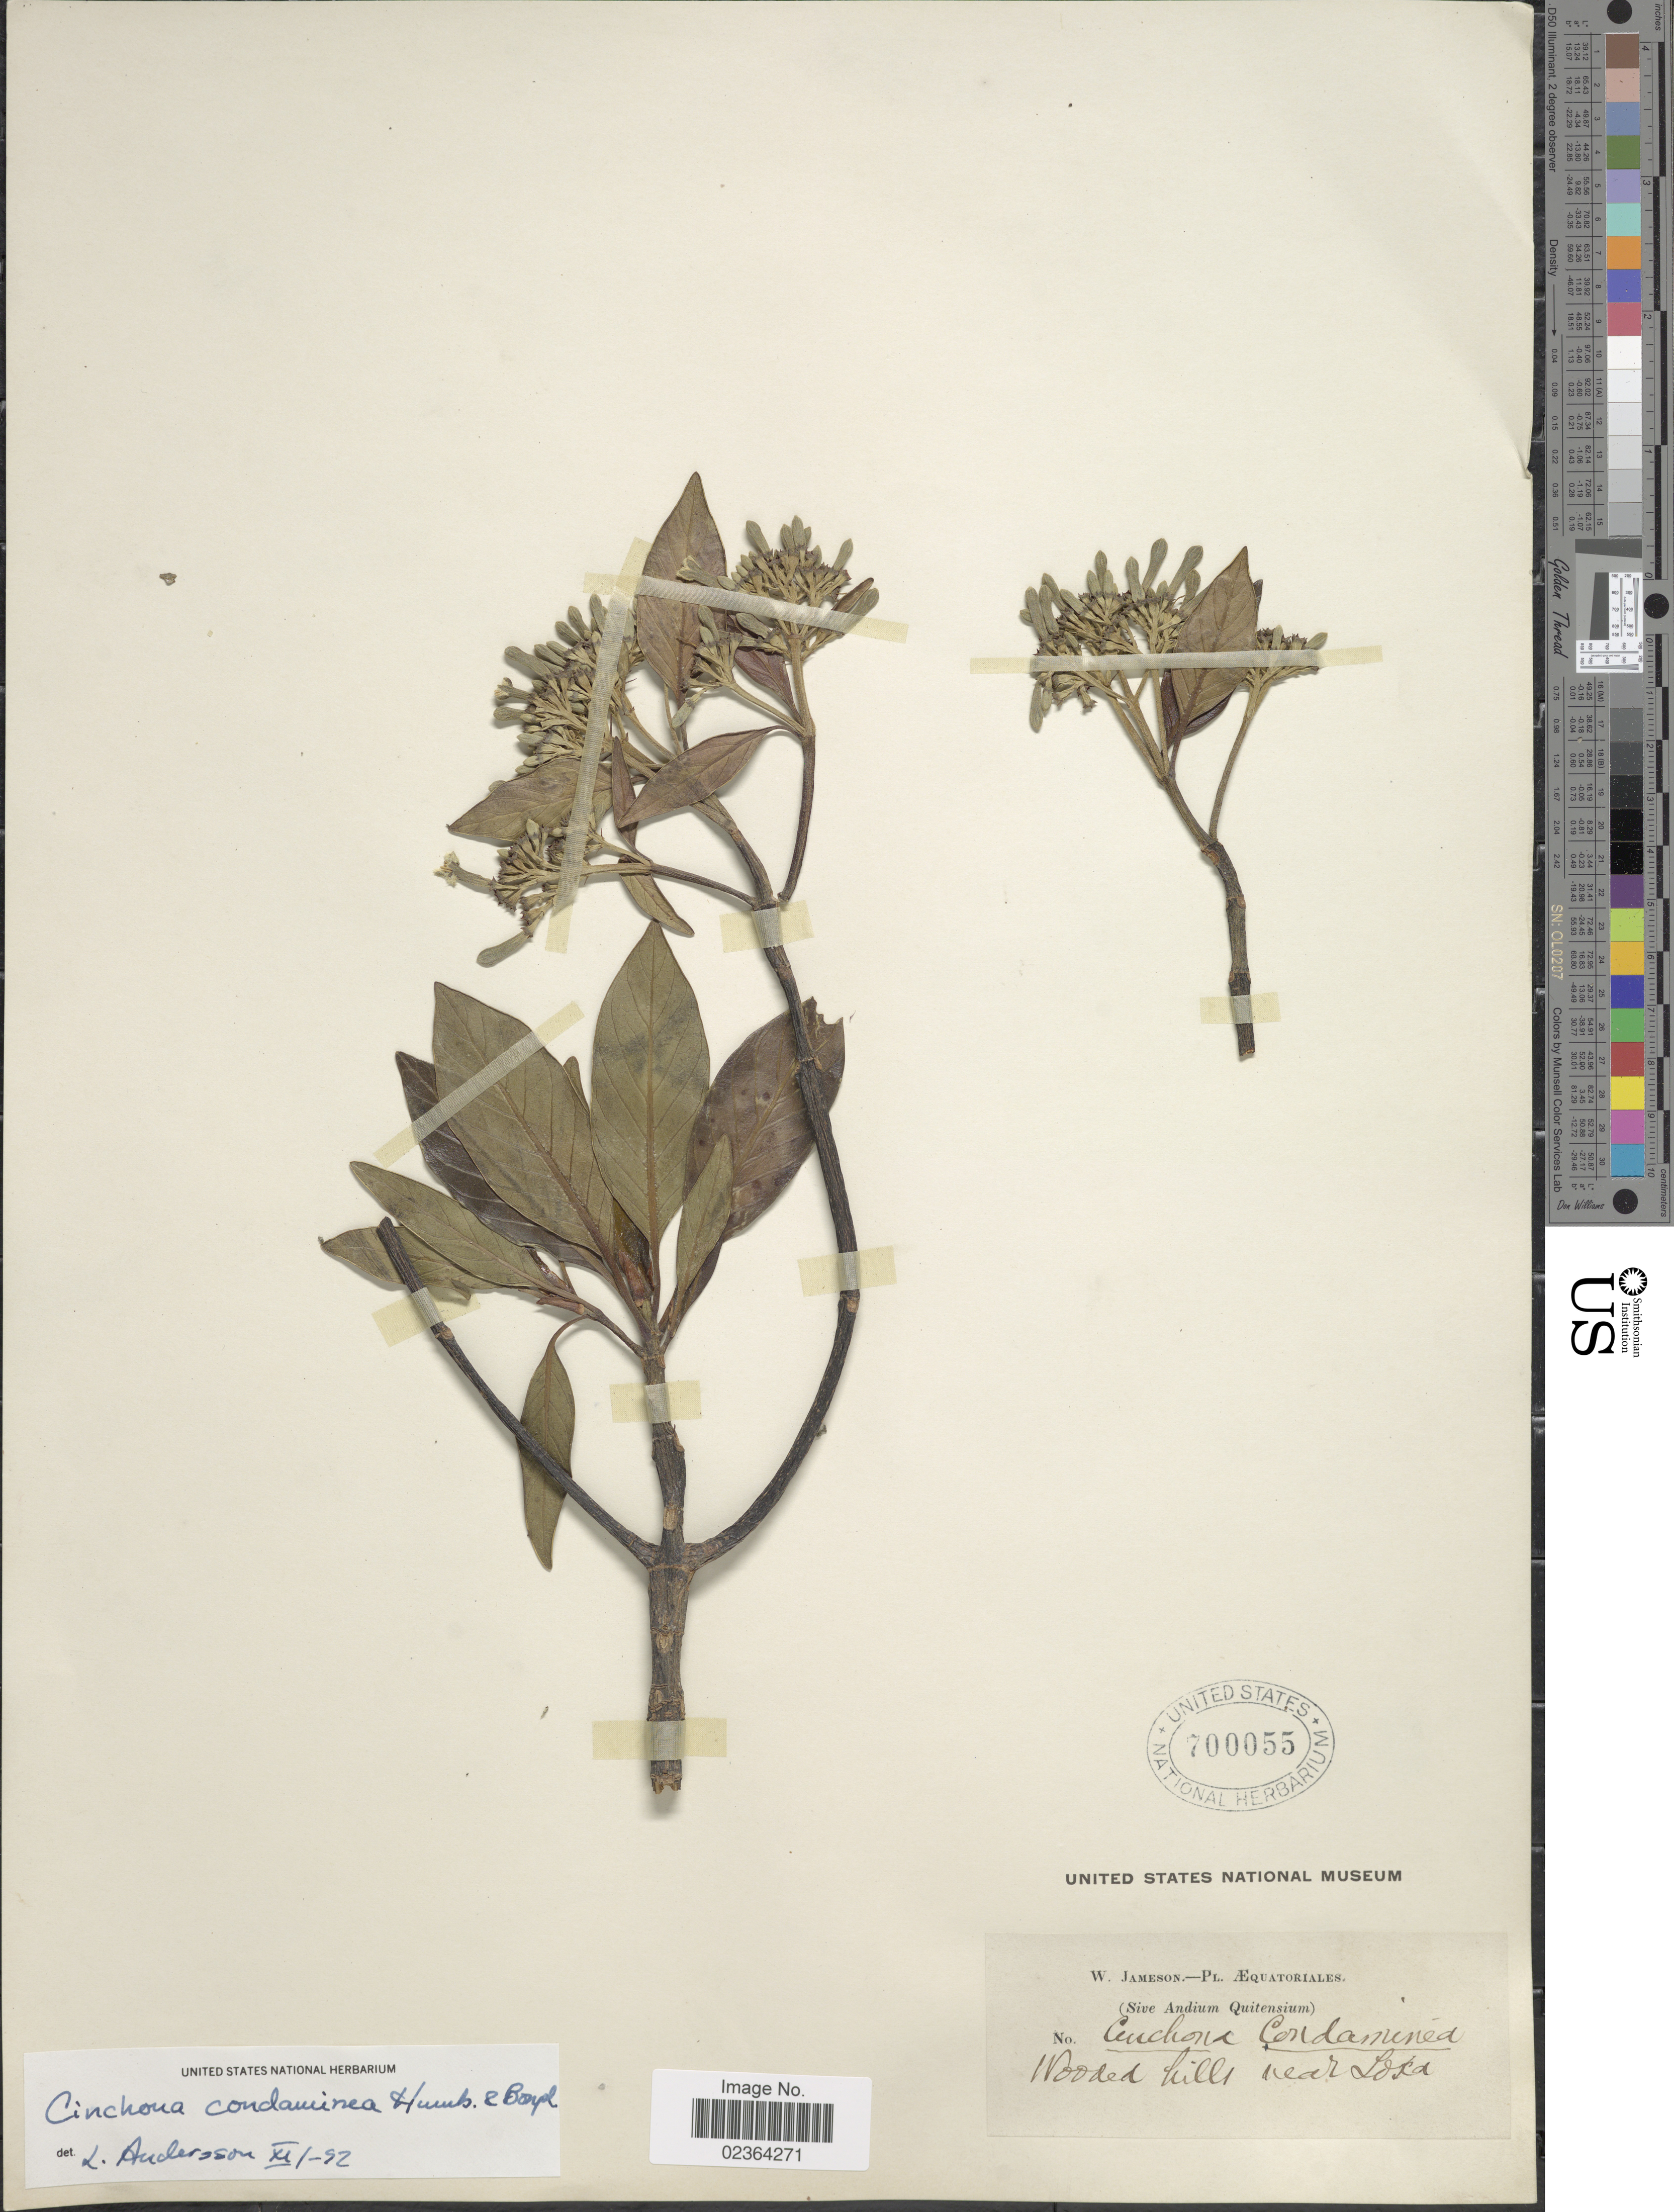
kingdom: Plantae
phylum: Tracheophyta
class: Magnoliopsida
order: Gentianales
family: Rubiaceae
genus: Cinchona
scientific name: Cinchona condaminea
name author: Humb. & Bonpl.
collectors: W. Jameson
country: Ecuador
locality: Wooded hills near Loxa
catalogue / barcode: US 700055